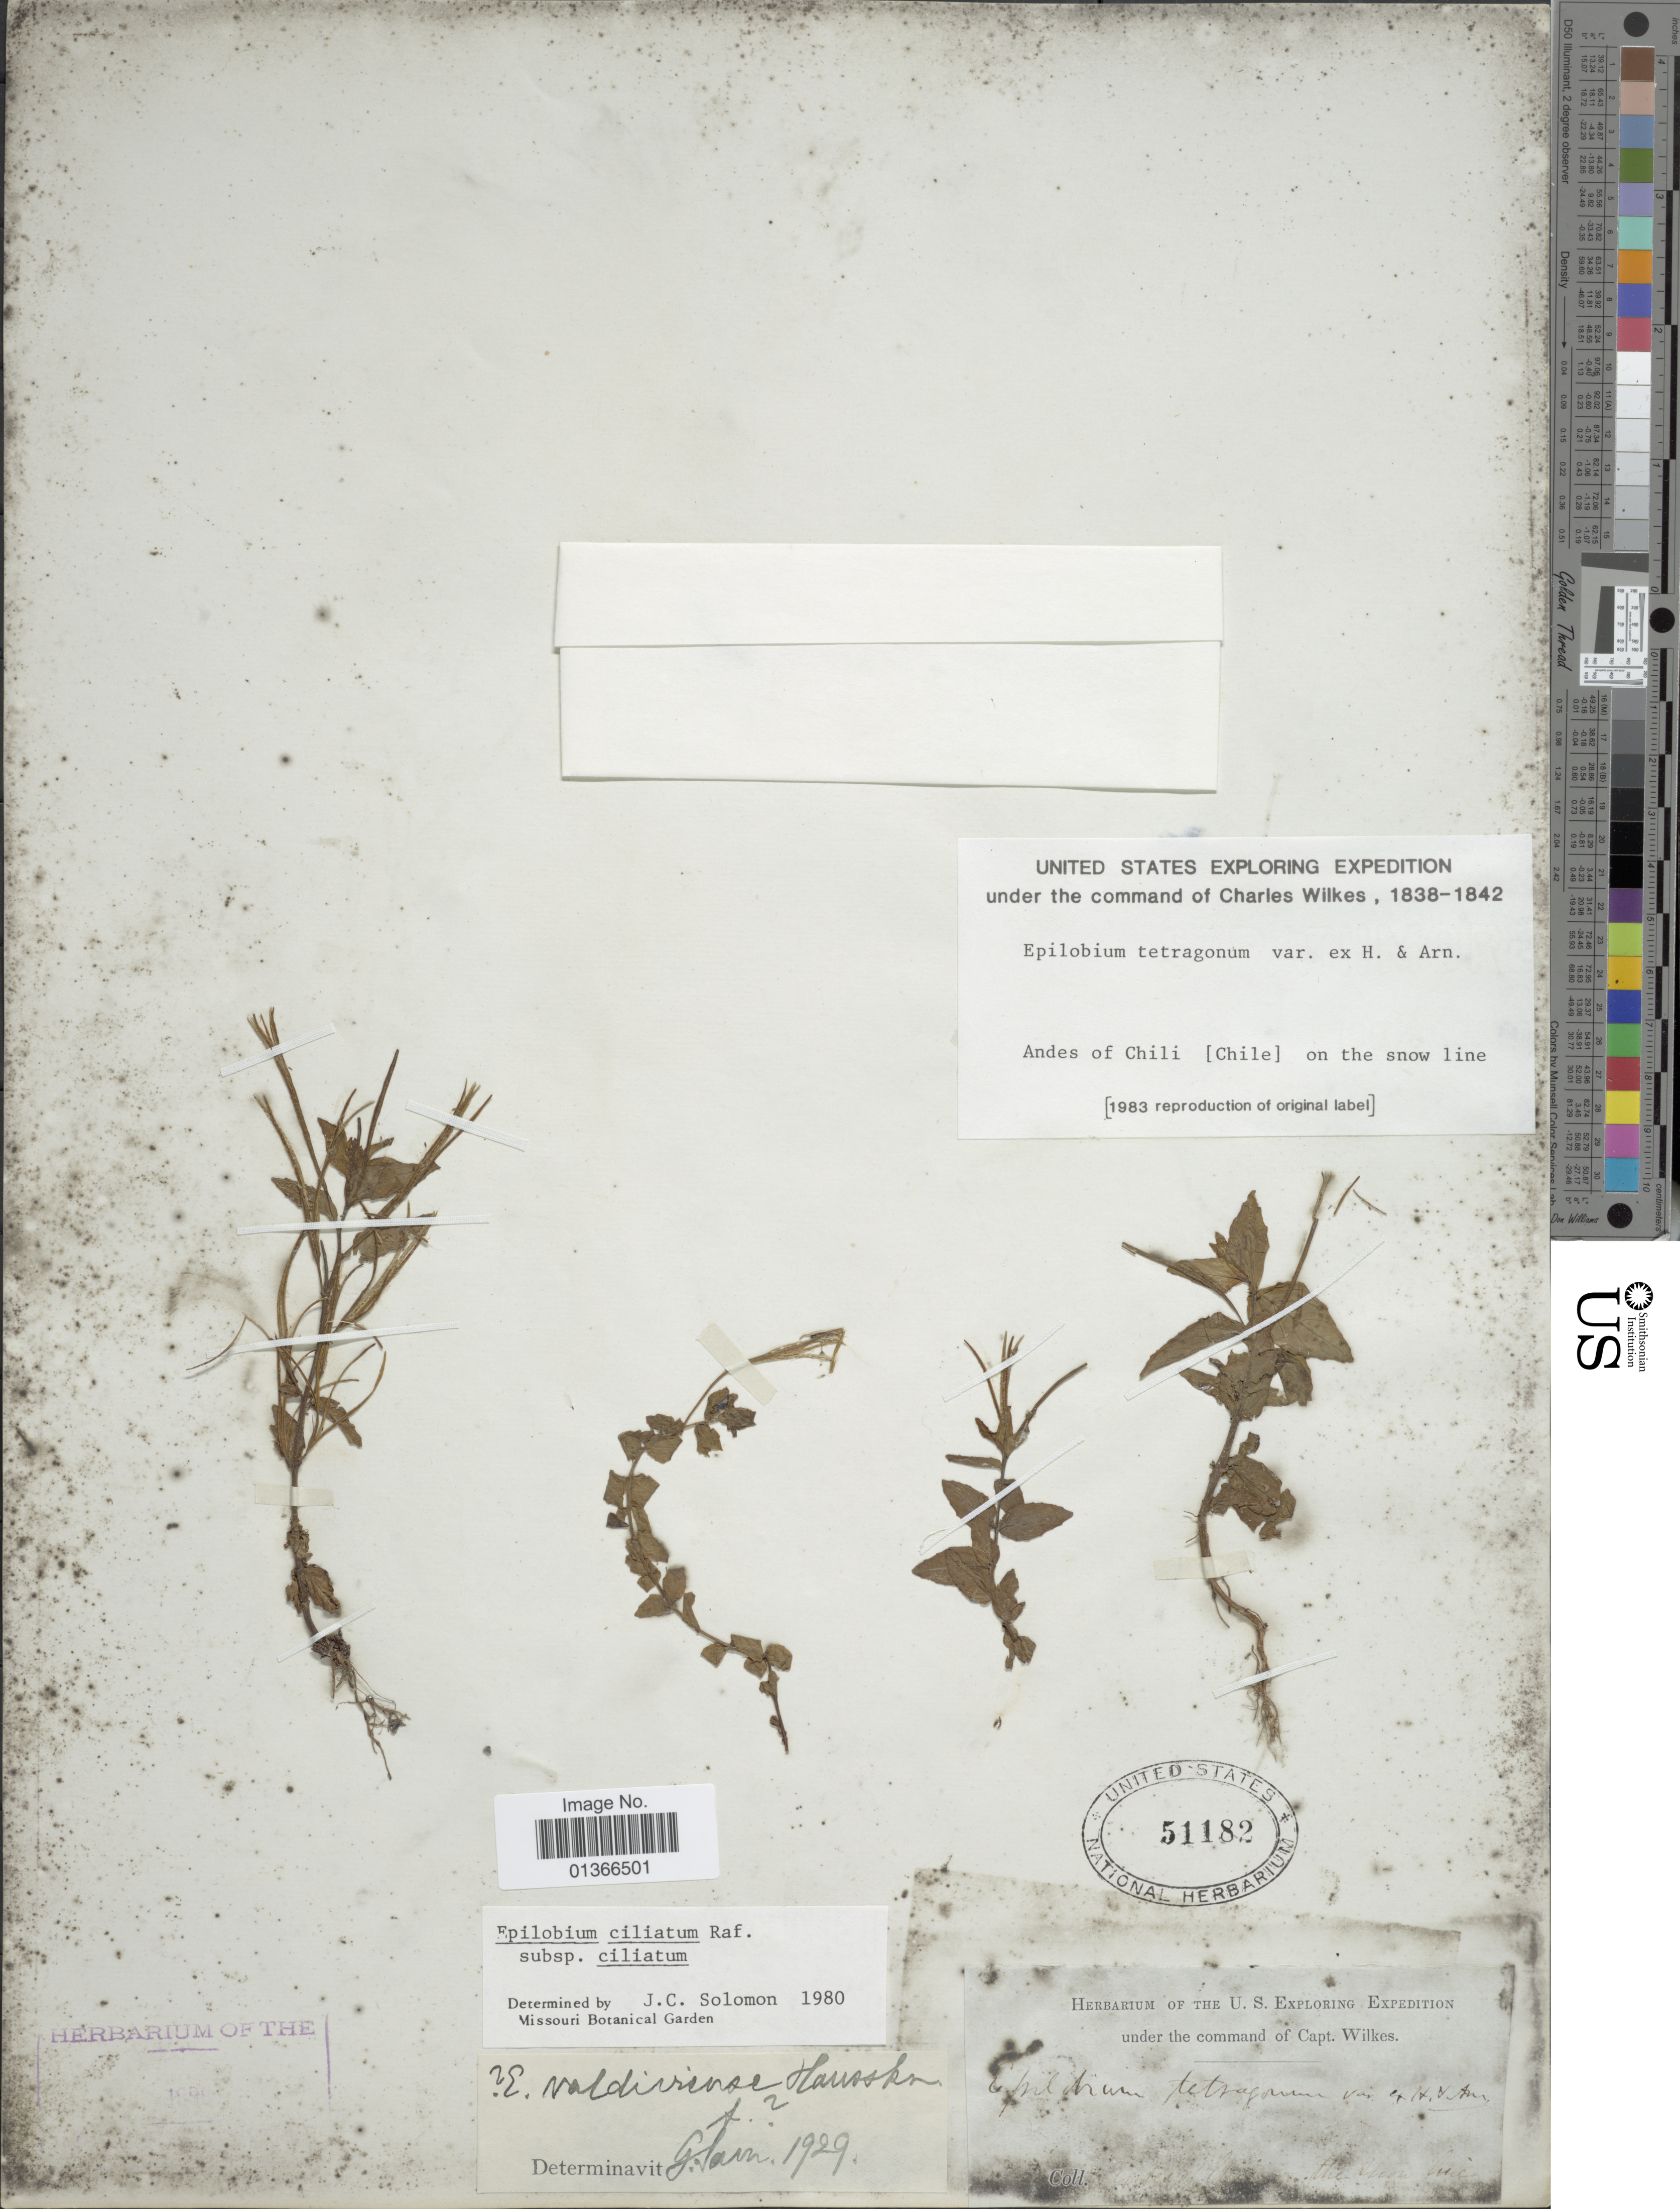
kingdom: Plantae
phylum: Tracheophyta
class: Magnoliopsida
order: Myrtales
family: Onagraceae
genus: Epilobium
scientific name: Epilobium ciliatum subsp. ciliatum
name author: Raf.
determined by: Solomon, J. C., (MO), Missouri Botanical Garden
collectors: Wilkes Explor. Exped.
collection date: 1838/1842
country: Chile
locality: Andes of Chile on the snow line.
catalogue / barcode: US 51182